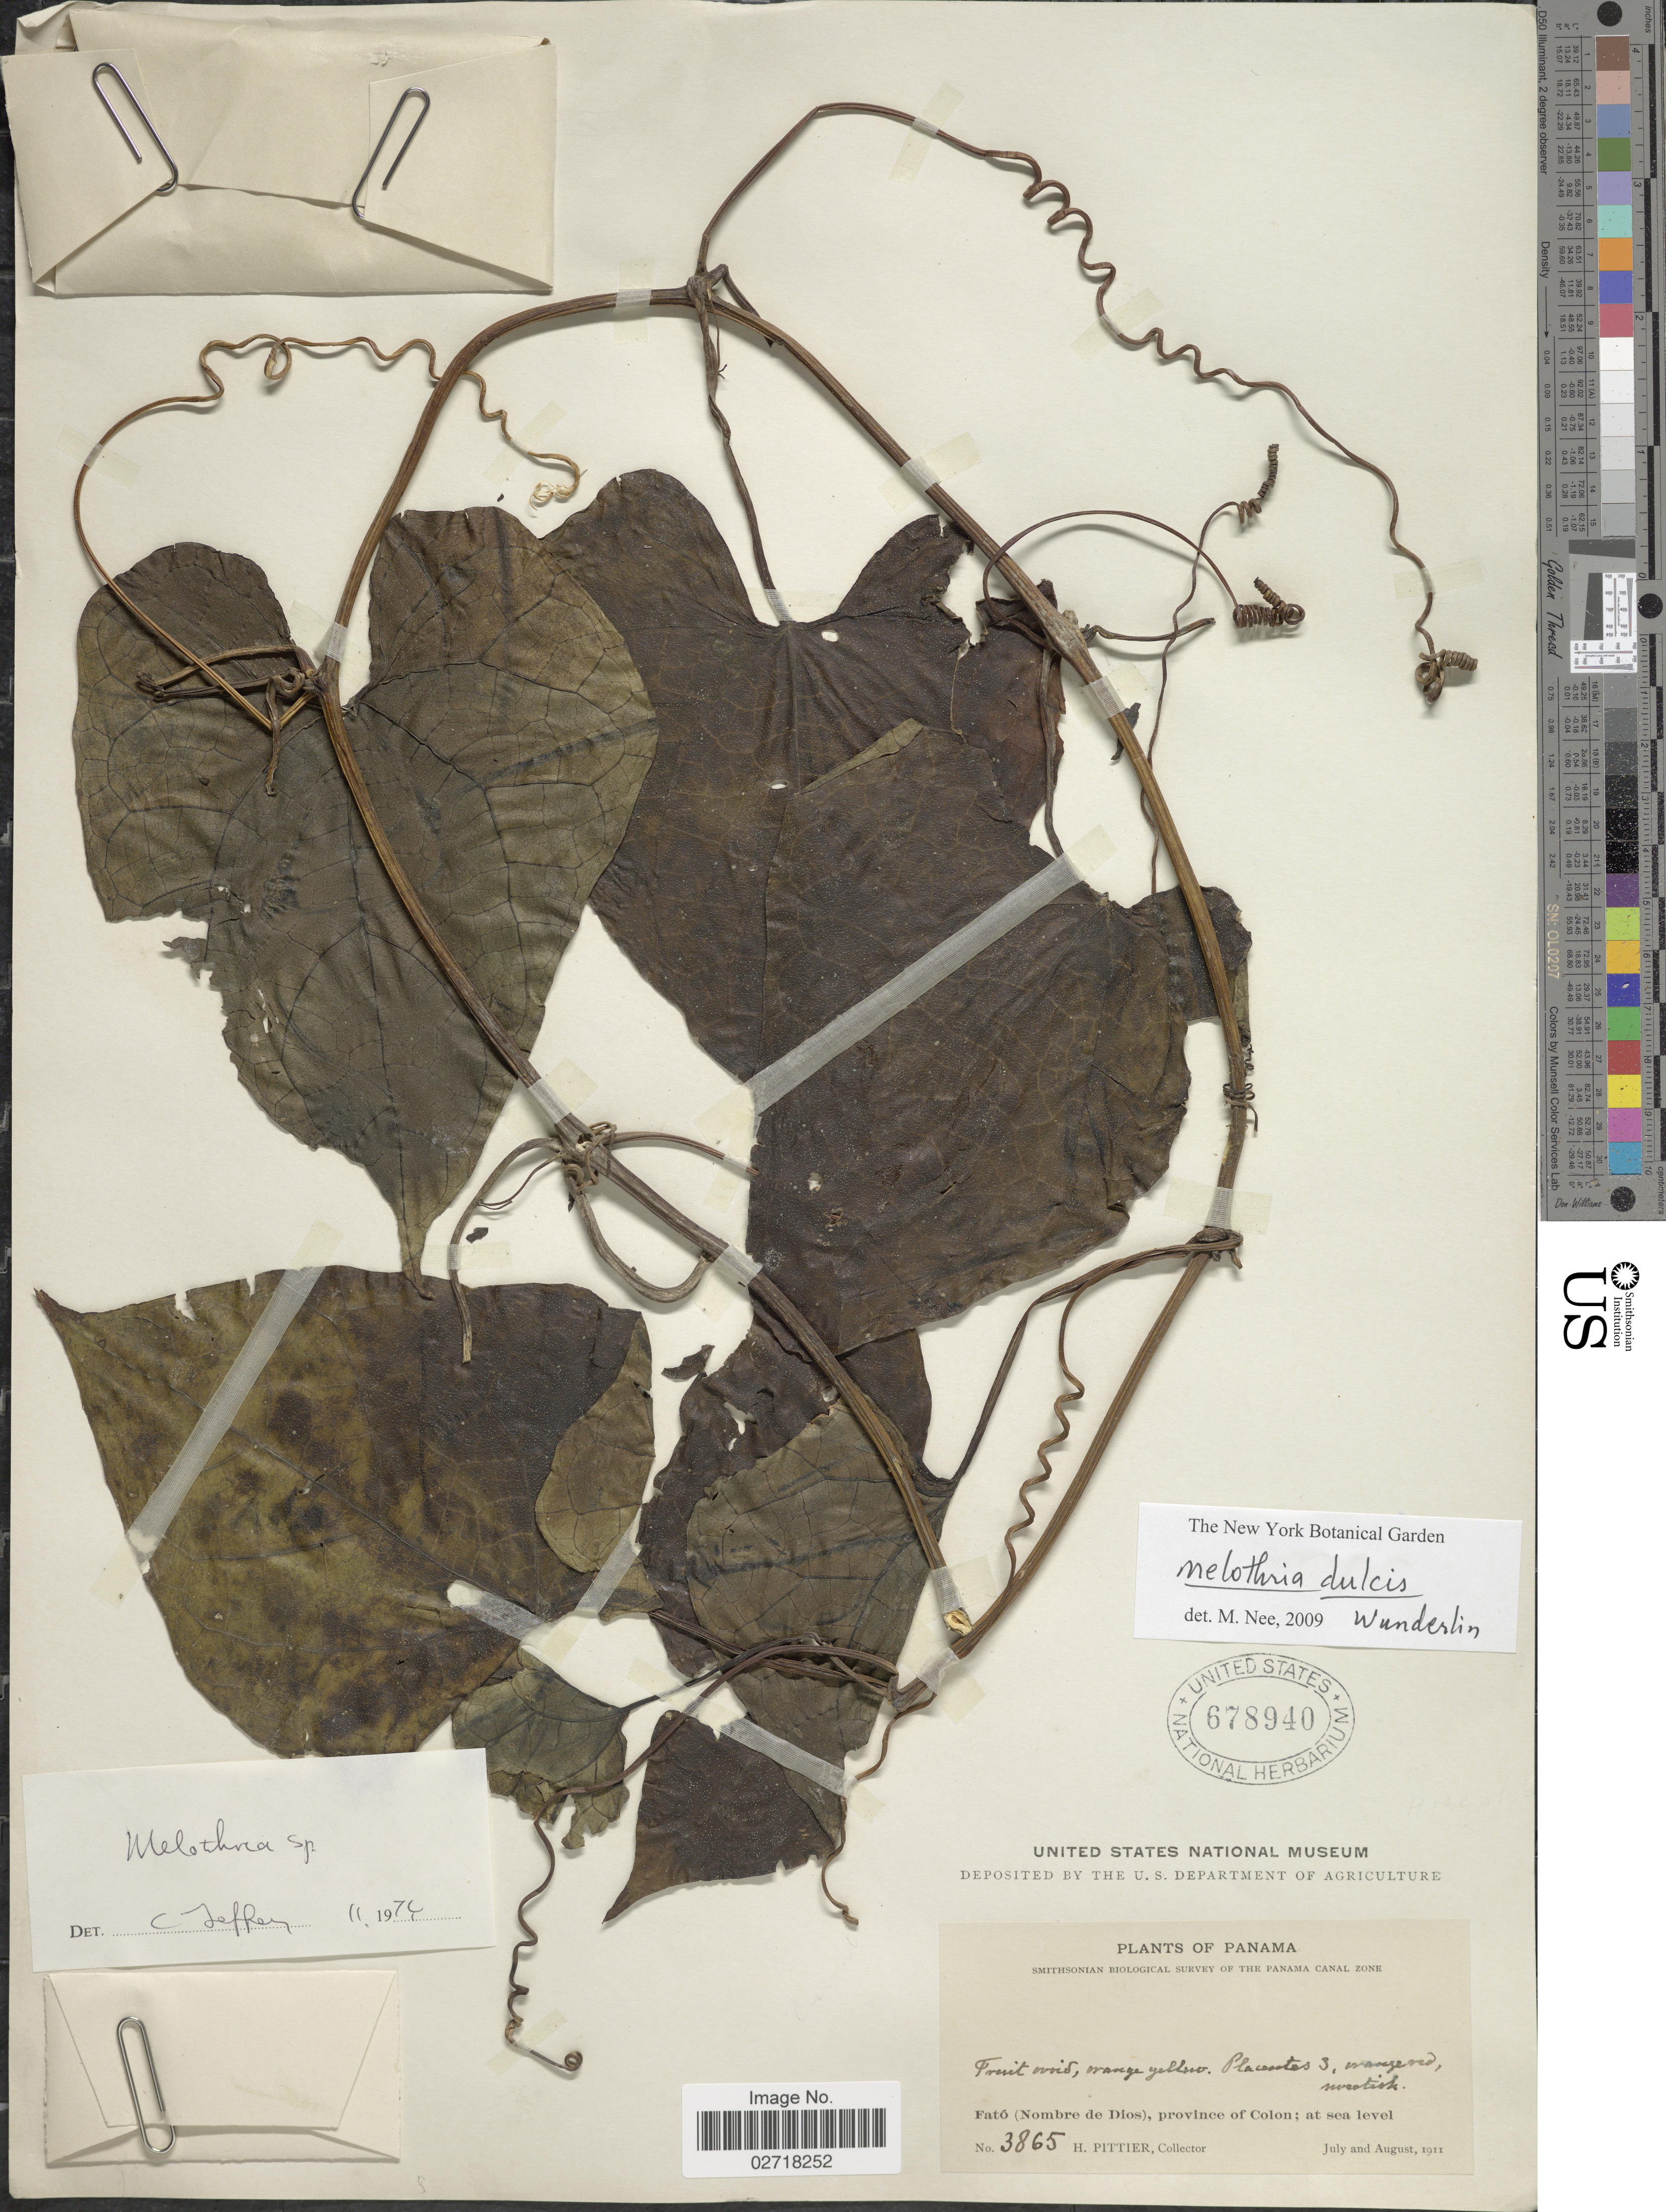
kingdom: Plantae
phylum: Tracheophyta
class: Magnoliopsida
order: Cucurbitales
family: Cucurbitaceae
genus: Melothria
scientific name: Melothria dulcis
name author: Wunderlin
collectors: H. F. Pittier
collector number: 3865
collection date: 1911-07/1911-08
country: Panama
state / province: Colón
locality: Fato (Nombre de Dios)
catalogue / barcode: US 678940